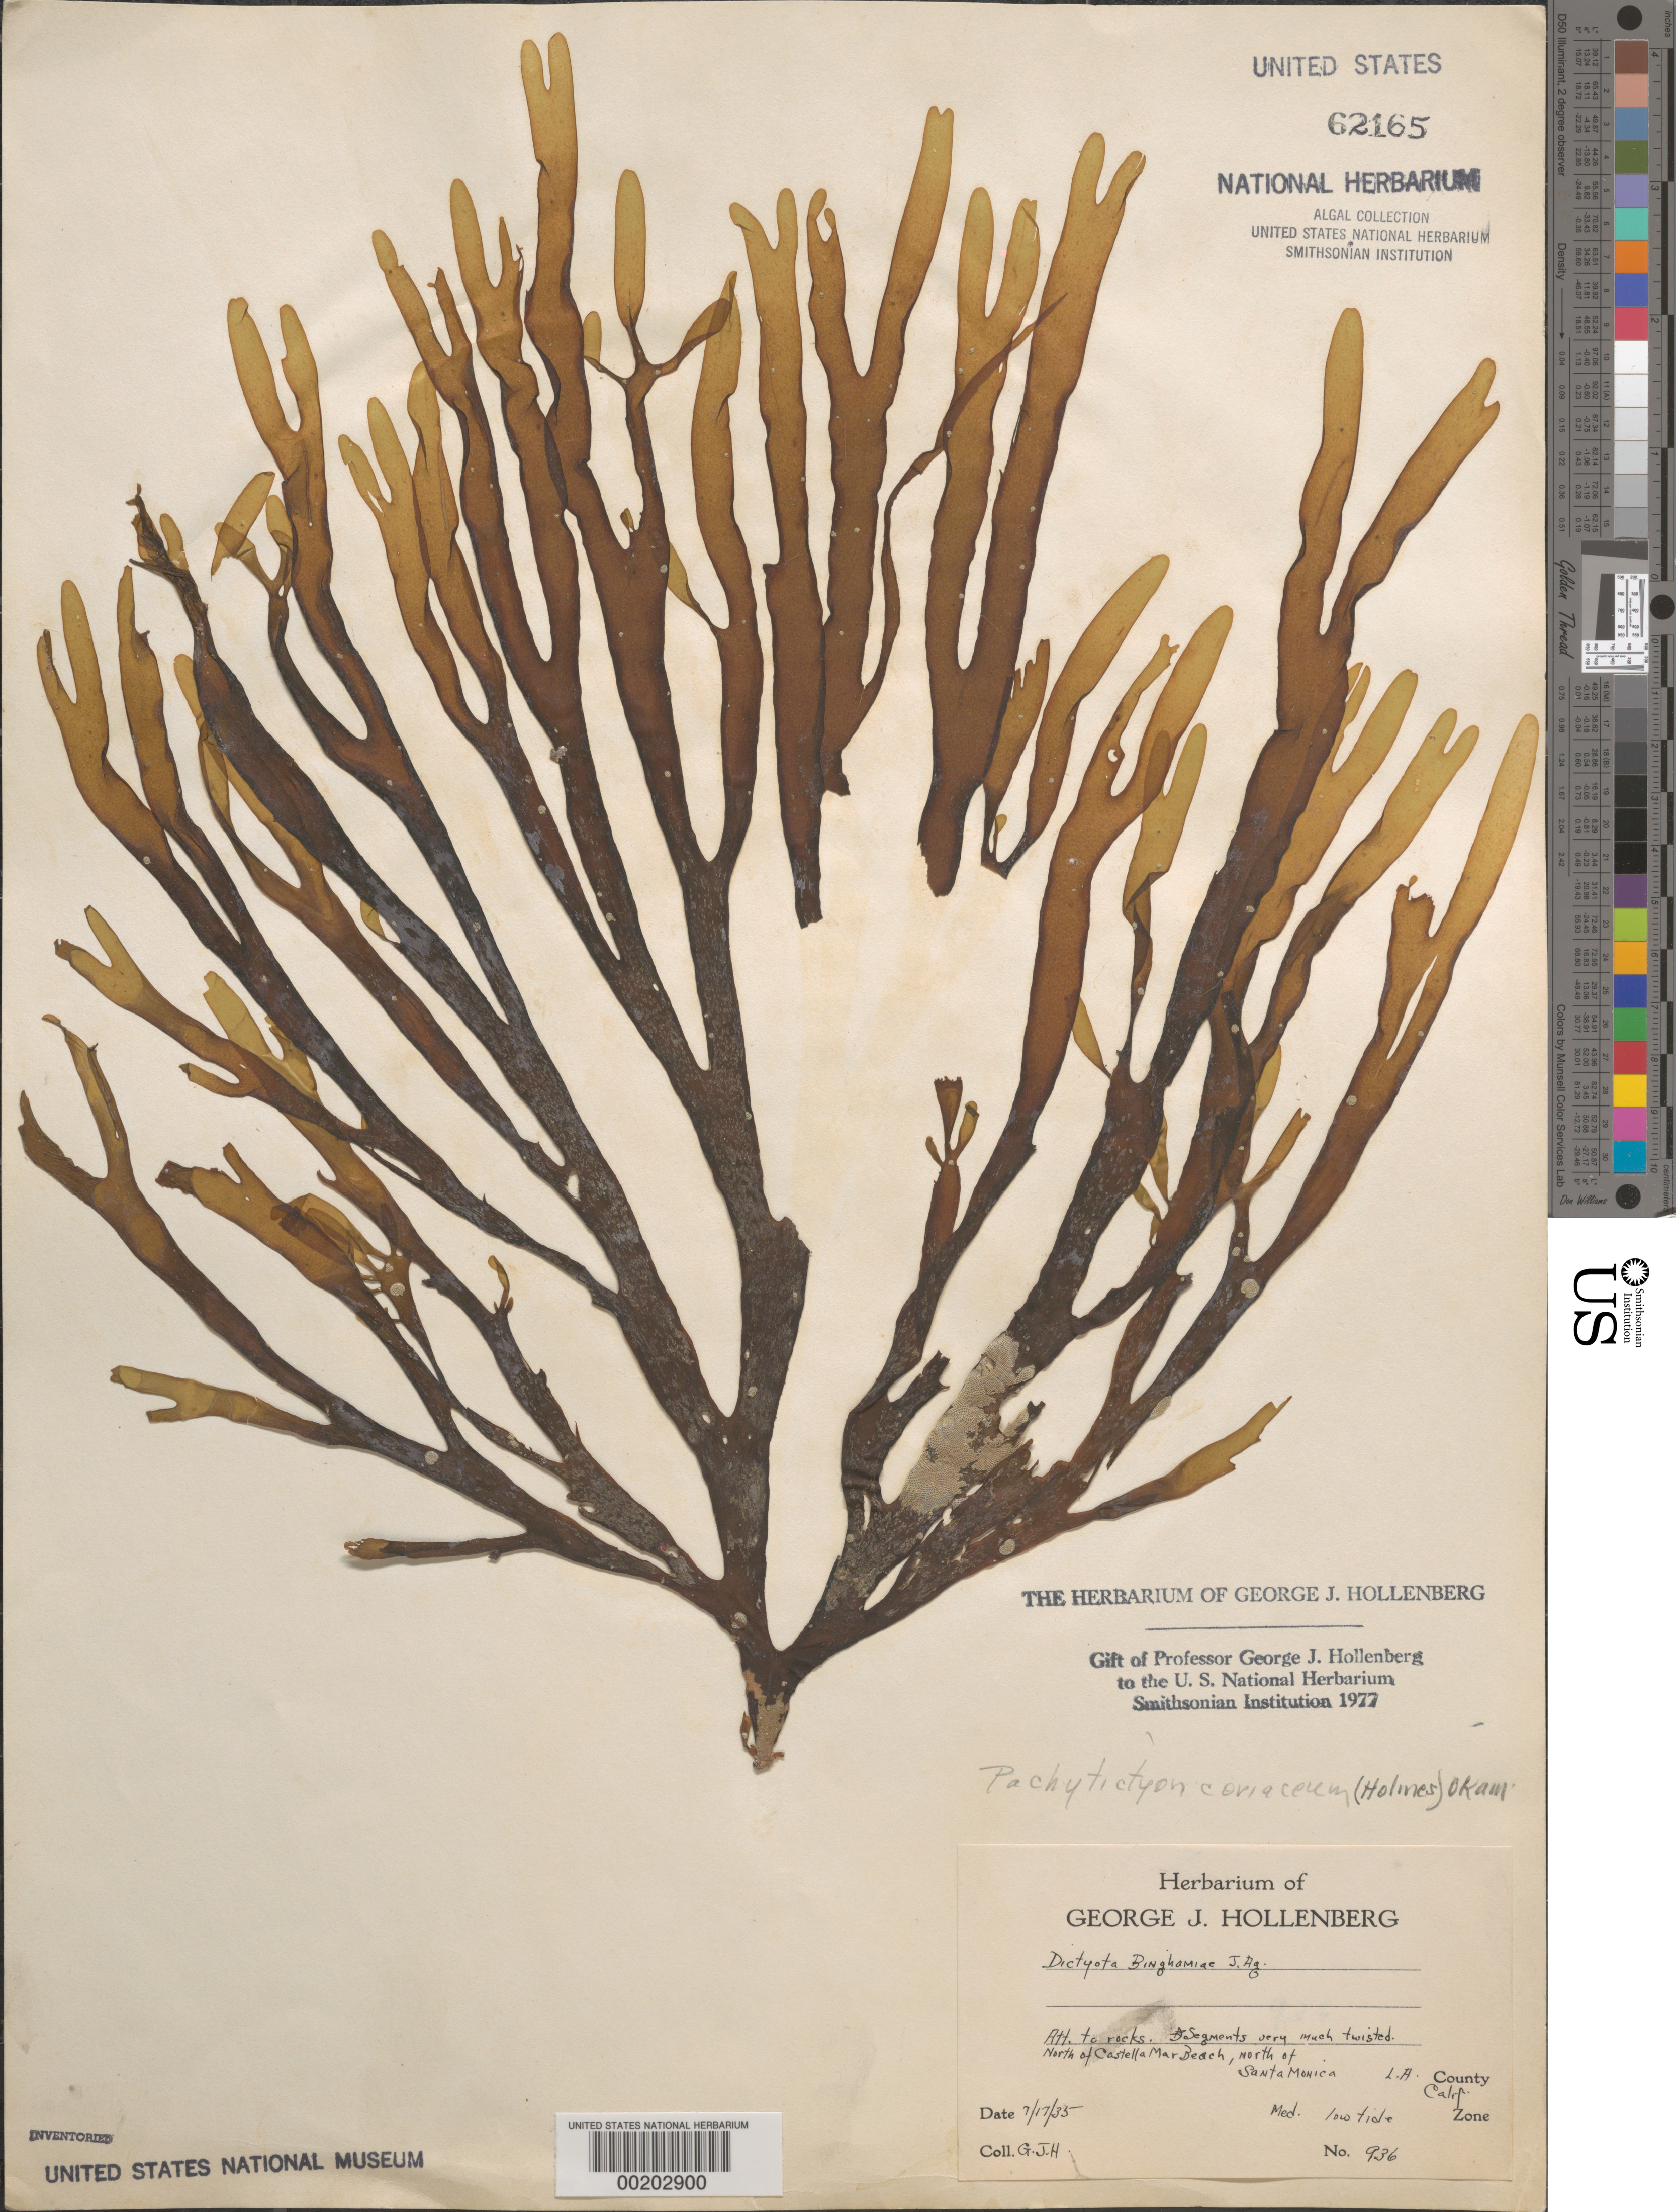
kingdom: Chromista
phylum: Ochrophyta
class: Phaeophyceae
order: Dictyotales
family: Dictyotaceae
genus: Pachydictyon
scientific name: Pachydictyon coriaceum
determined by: Hollenberg, George J.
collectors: G. Hollenberg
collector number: GJH 936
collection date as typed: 17 Jul 1935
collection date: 1935-07-17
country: United States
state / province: California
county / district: Los Angeles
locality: North of Castella Mar Beach, north of Santa Monica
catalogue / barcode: US 62165